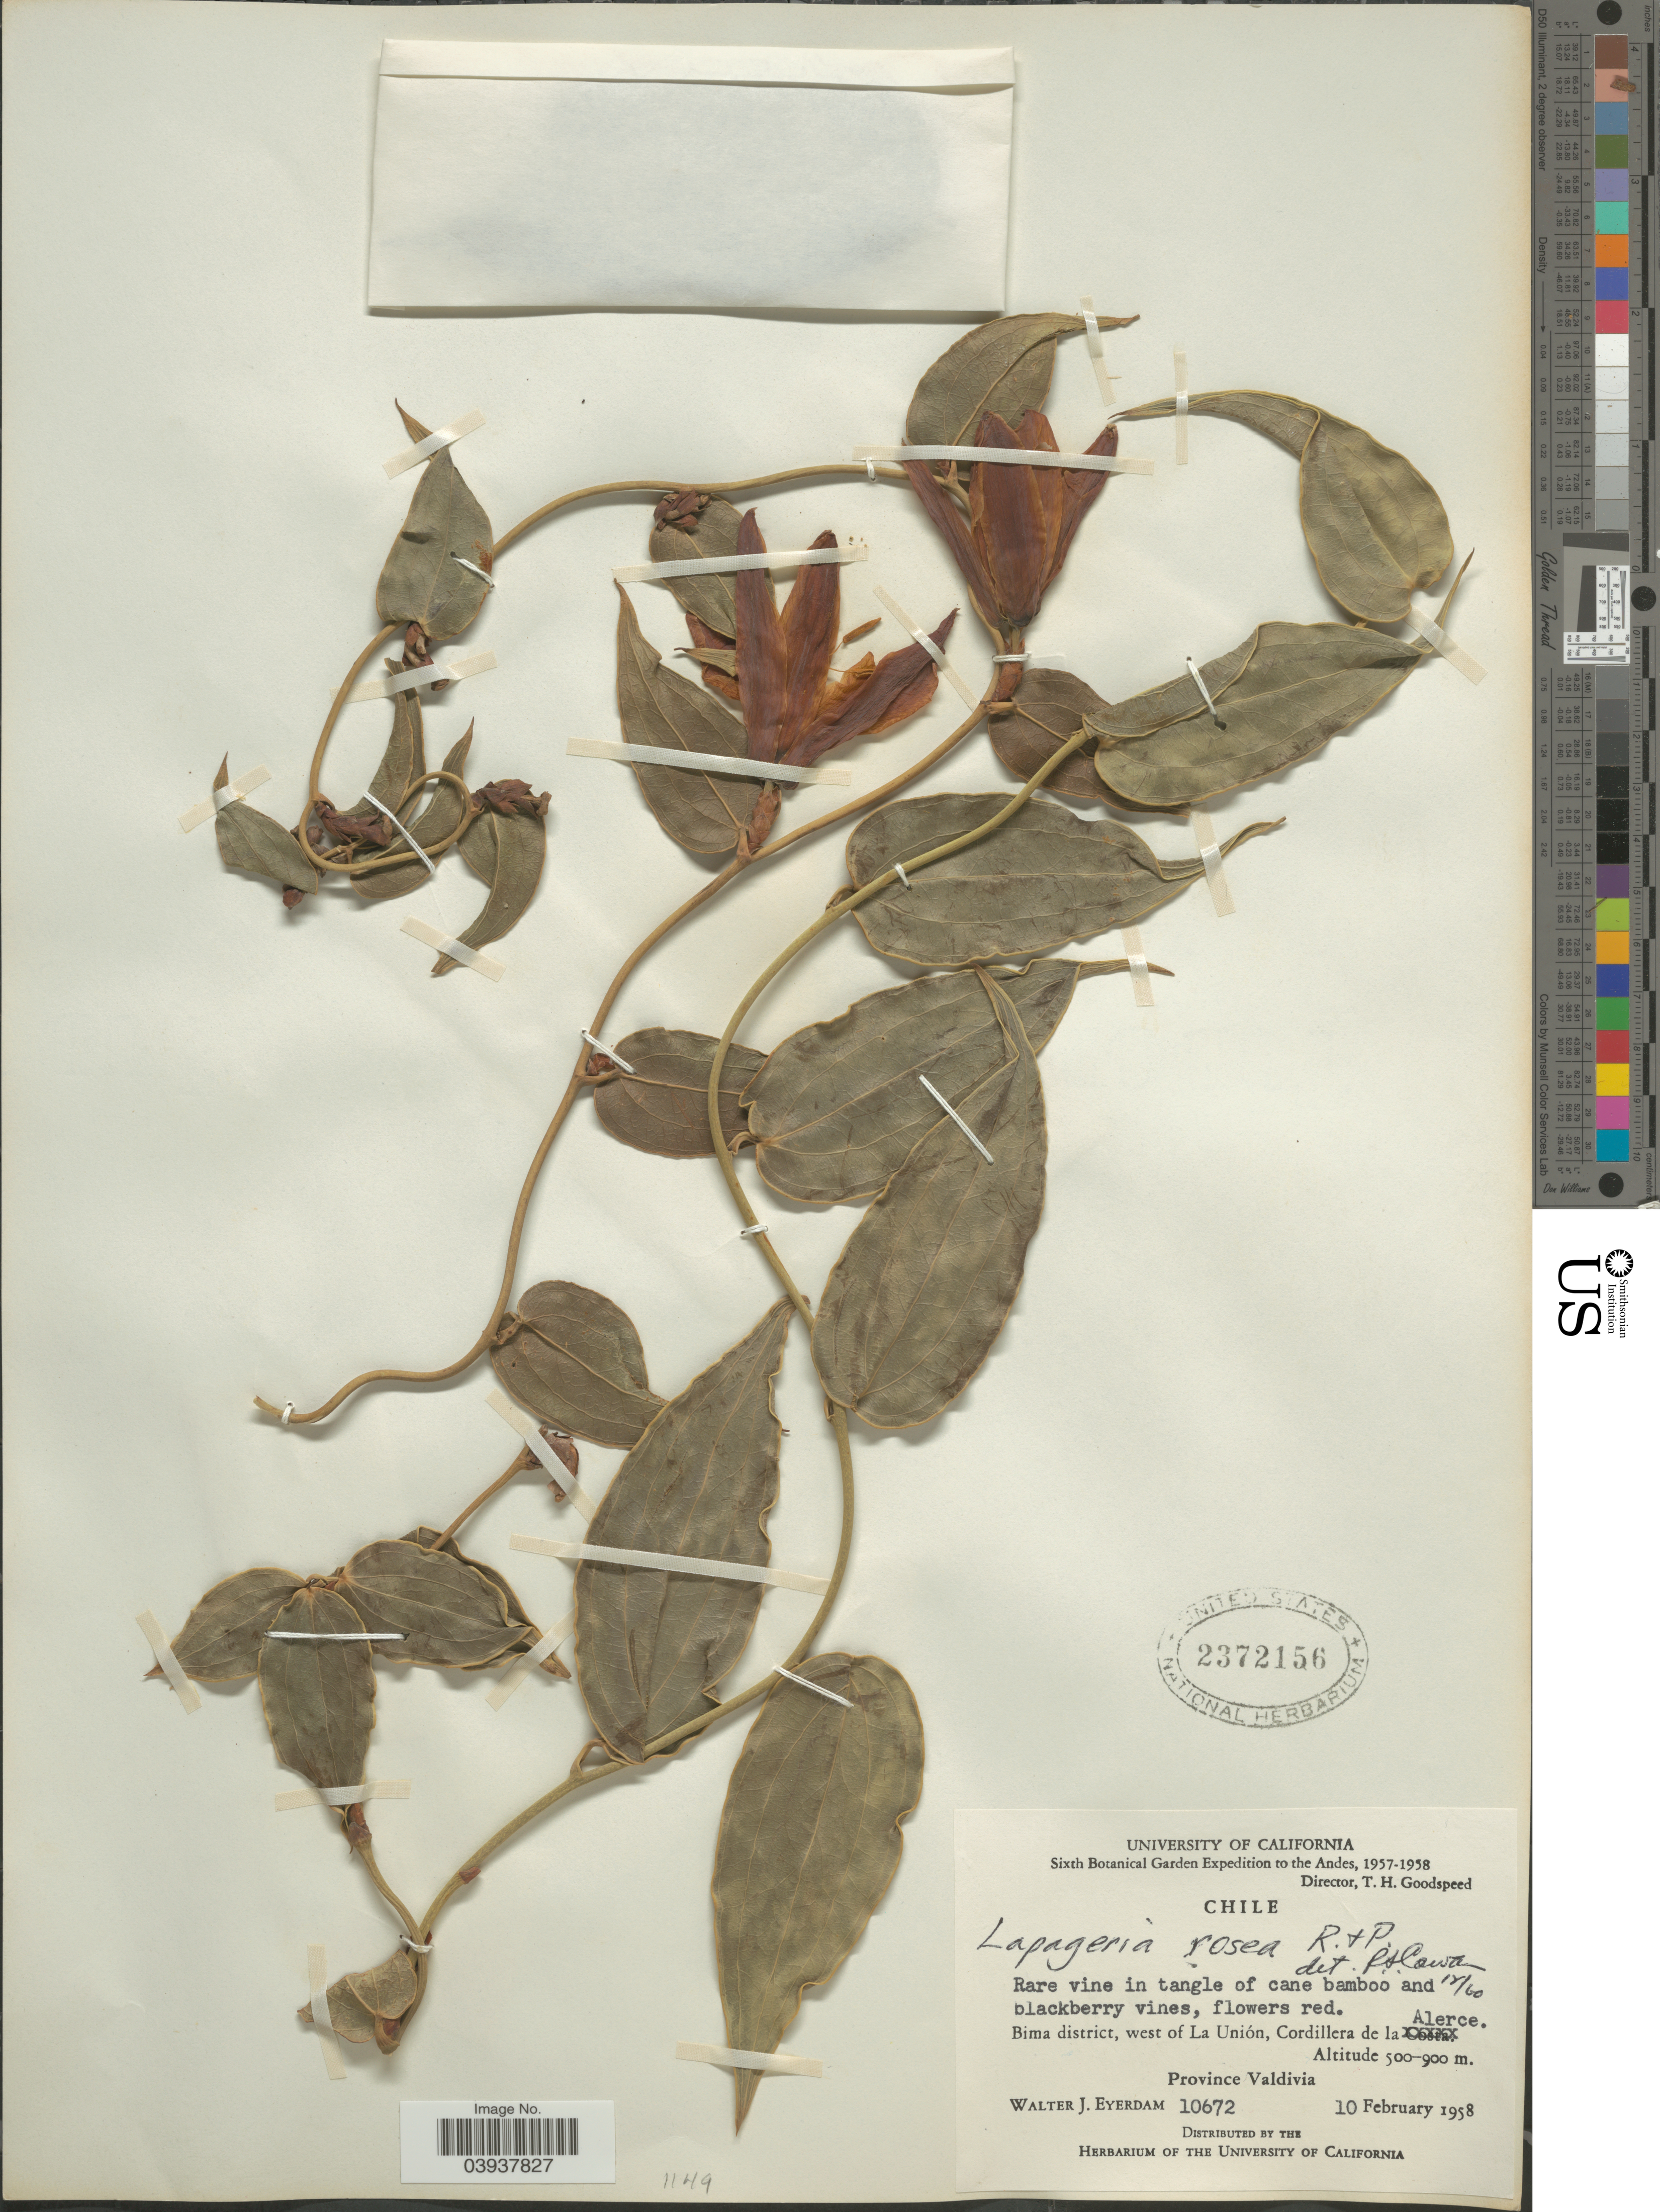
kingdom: Plantae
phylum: Tracheophyta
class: Liliopsida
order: Liliales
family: Philesiaceae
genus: Lapageria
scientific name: Lapageria rosea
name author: Ruiz & Pav.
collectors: W. J. Eyerdam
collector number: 10672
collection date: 1958-02-10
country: Chile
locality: Andes. Bima district, west of La Unión, Cordillera de la Alerce. Province Valdivia.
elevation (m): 500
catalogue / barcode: US 2372156